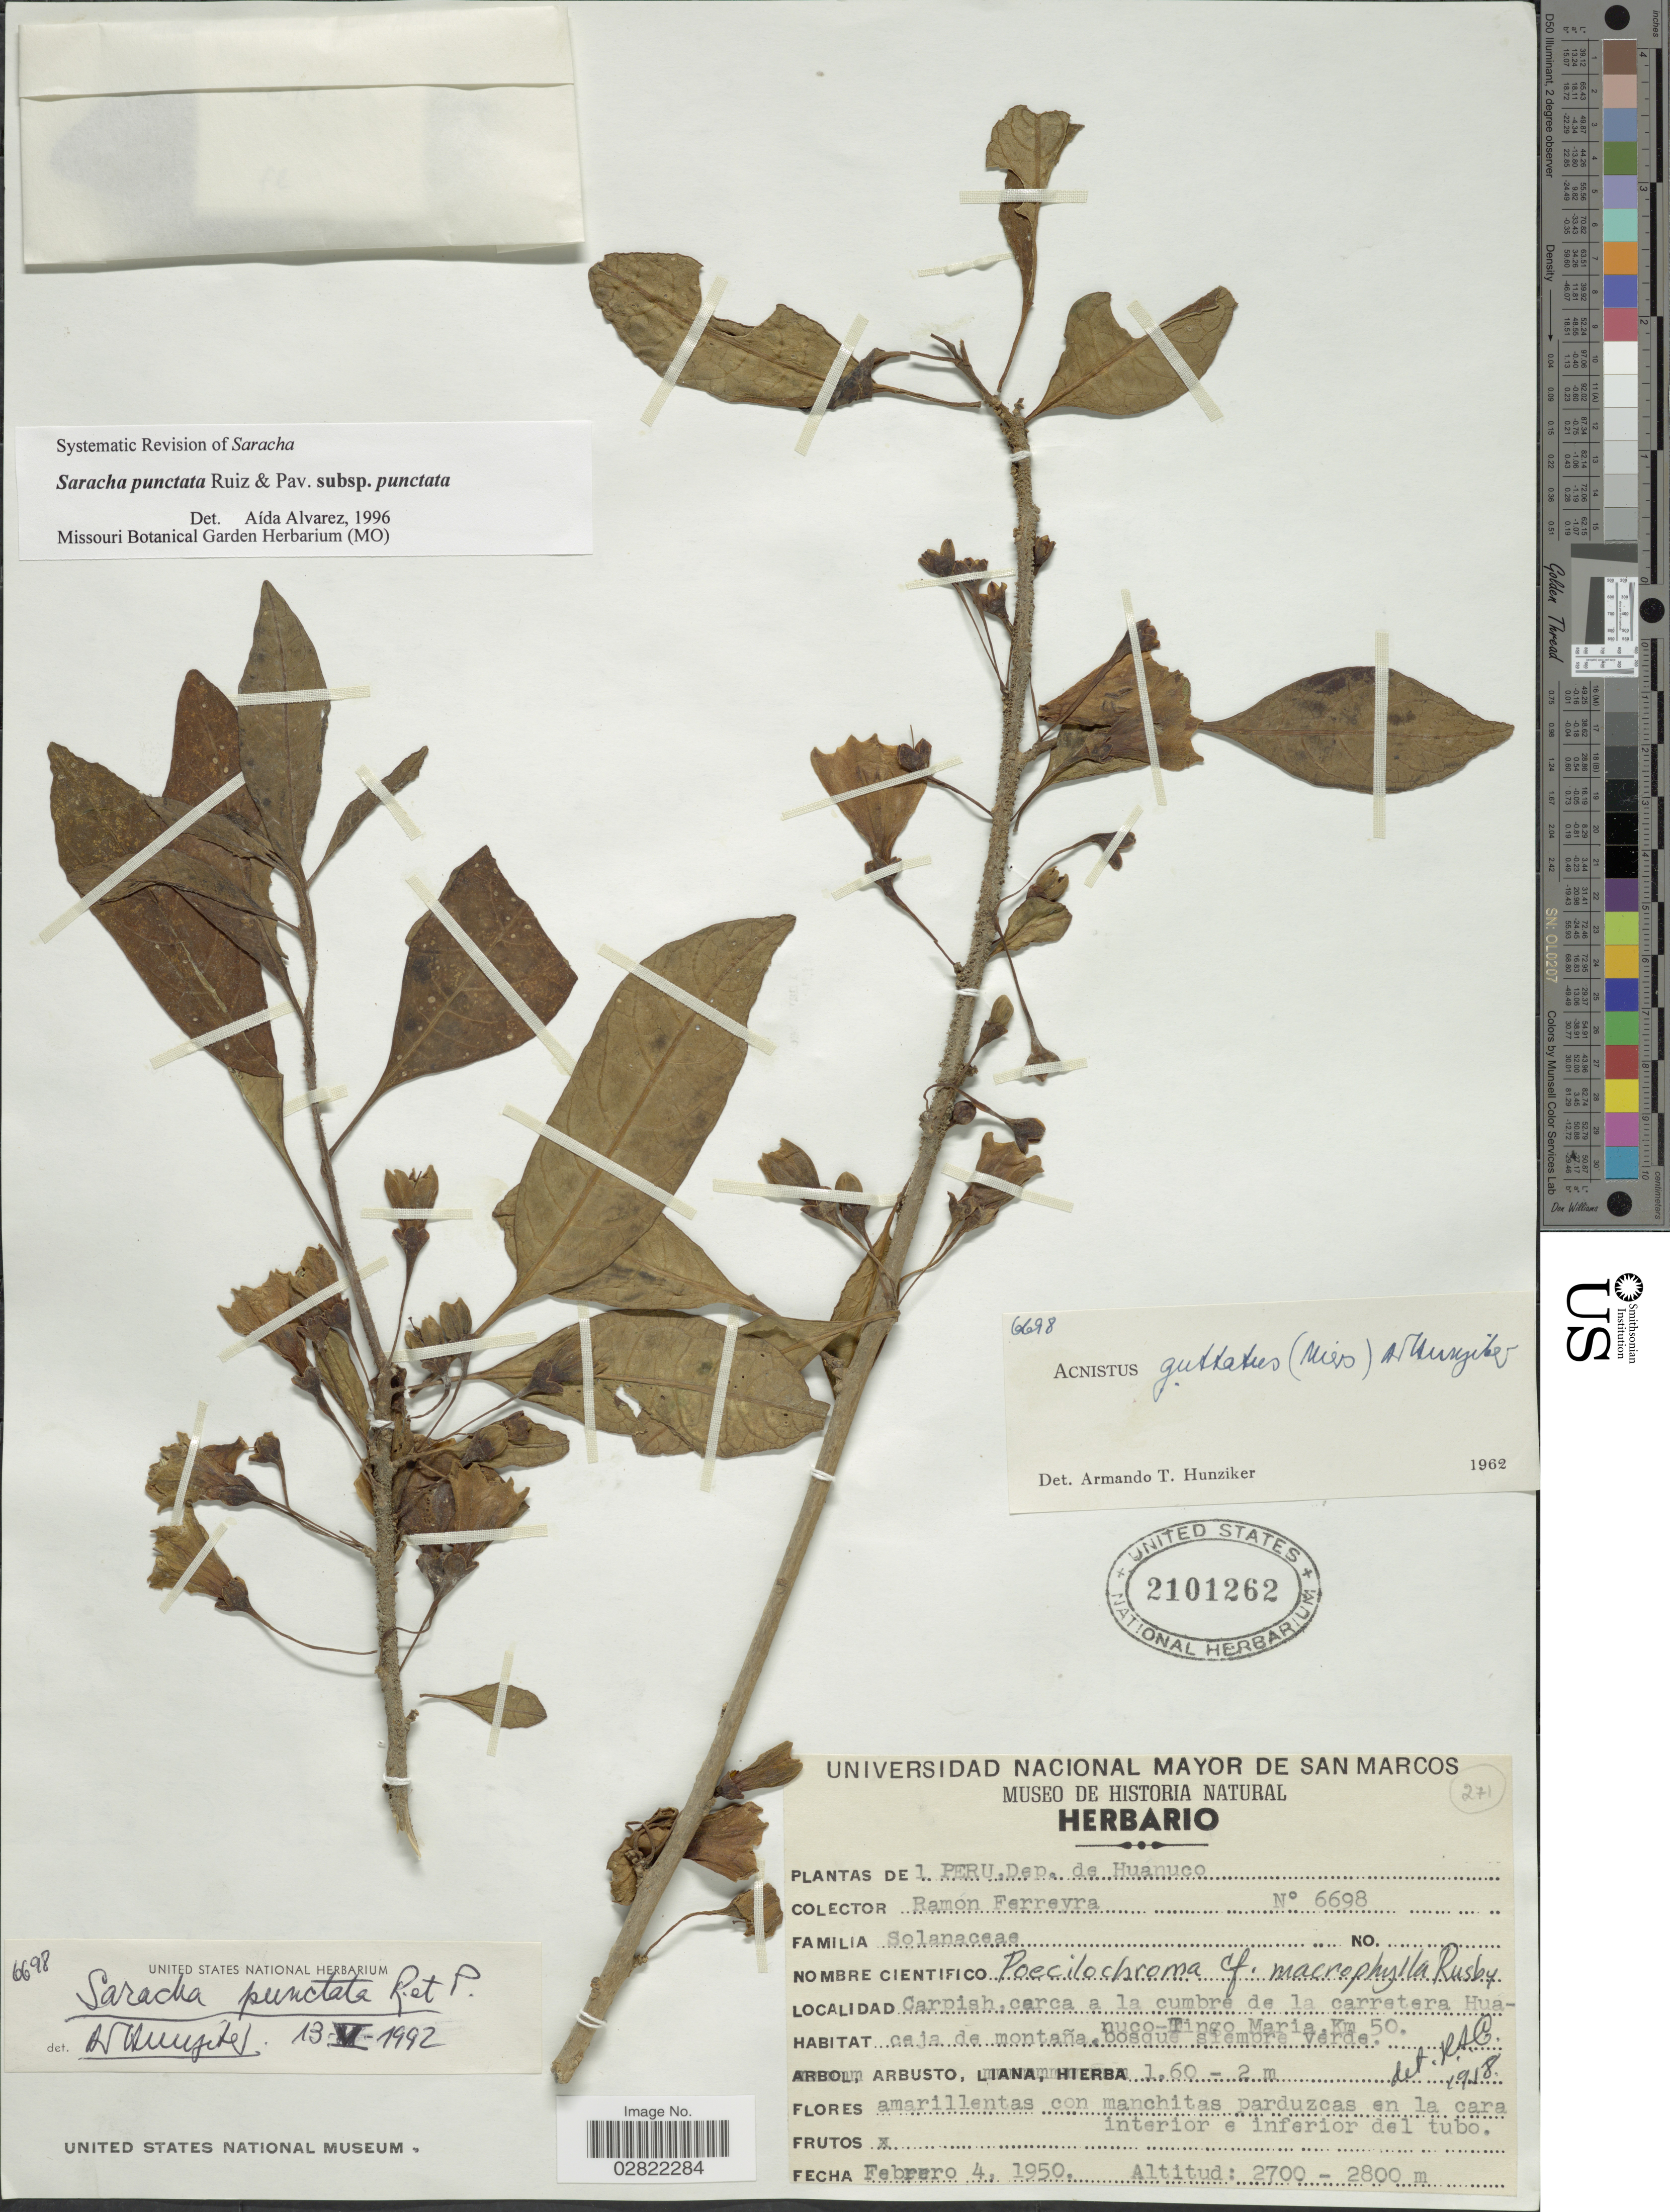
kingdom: Plantae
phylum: Tracheophyta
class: Magnoliopsida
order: Solanales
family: Solanaceae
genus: Saracha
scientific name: Saracha punctata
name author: Ruiz & Pav.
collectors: R. A. Ferreyra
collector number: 6698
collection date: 1950-02-04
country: Peru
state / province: Huánuco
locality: Dep. de Huanuco, Carpish, cerca a la cumbre de la carretera Huanuco-Tingo Maria, Km 50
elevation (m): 2700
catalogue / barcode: US 2101262